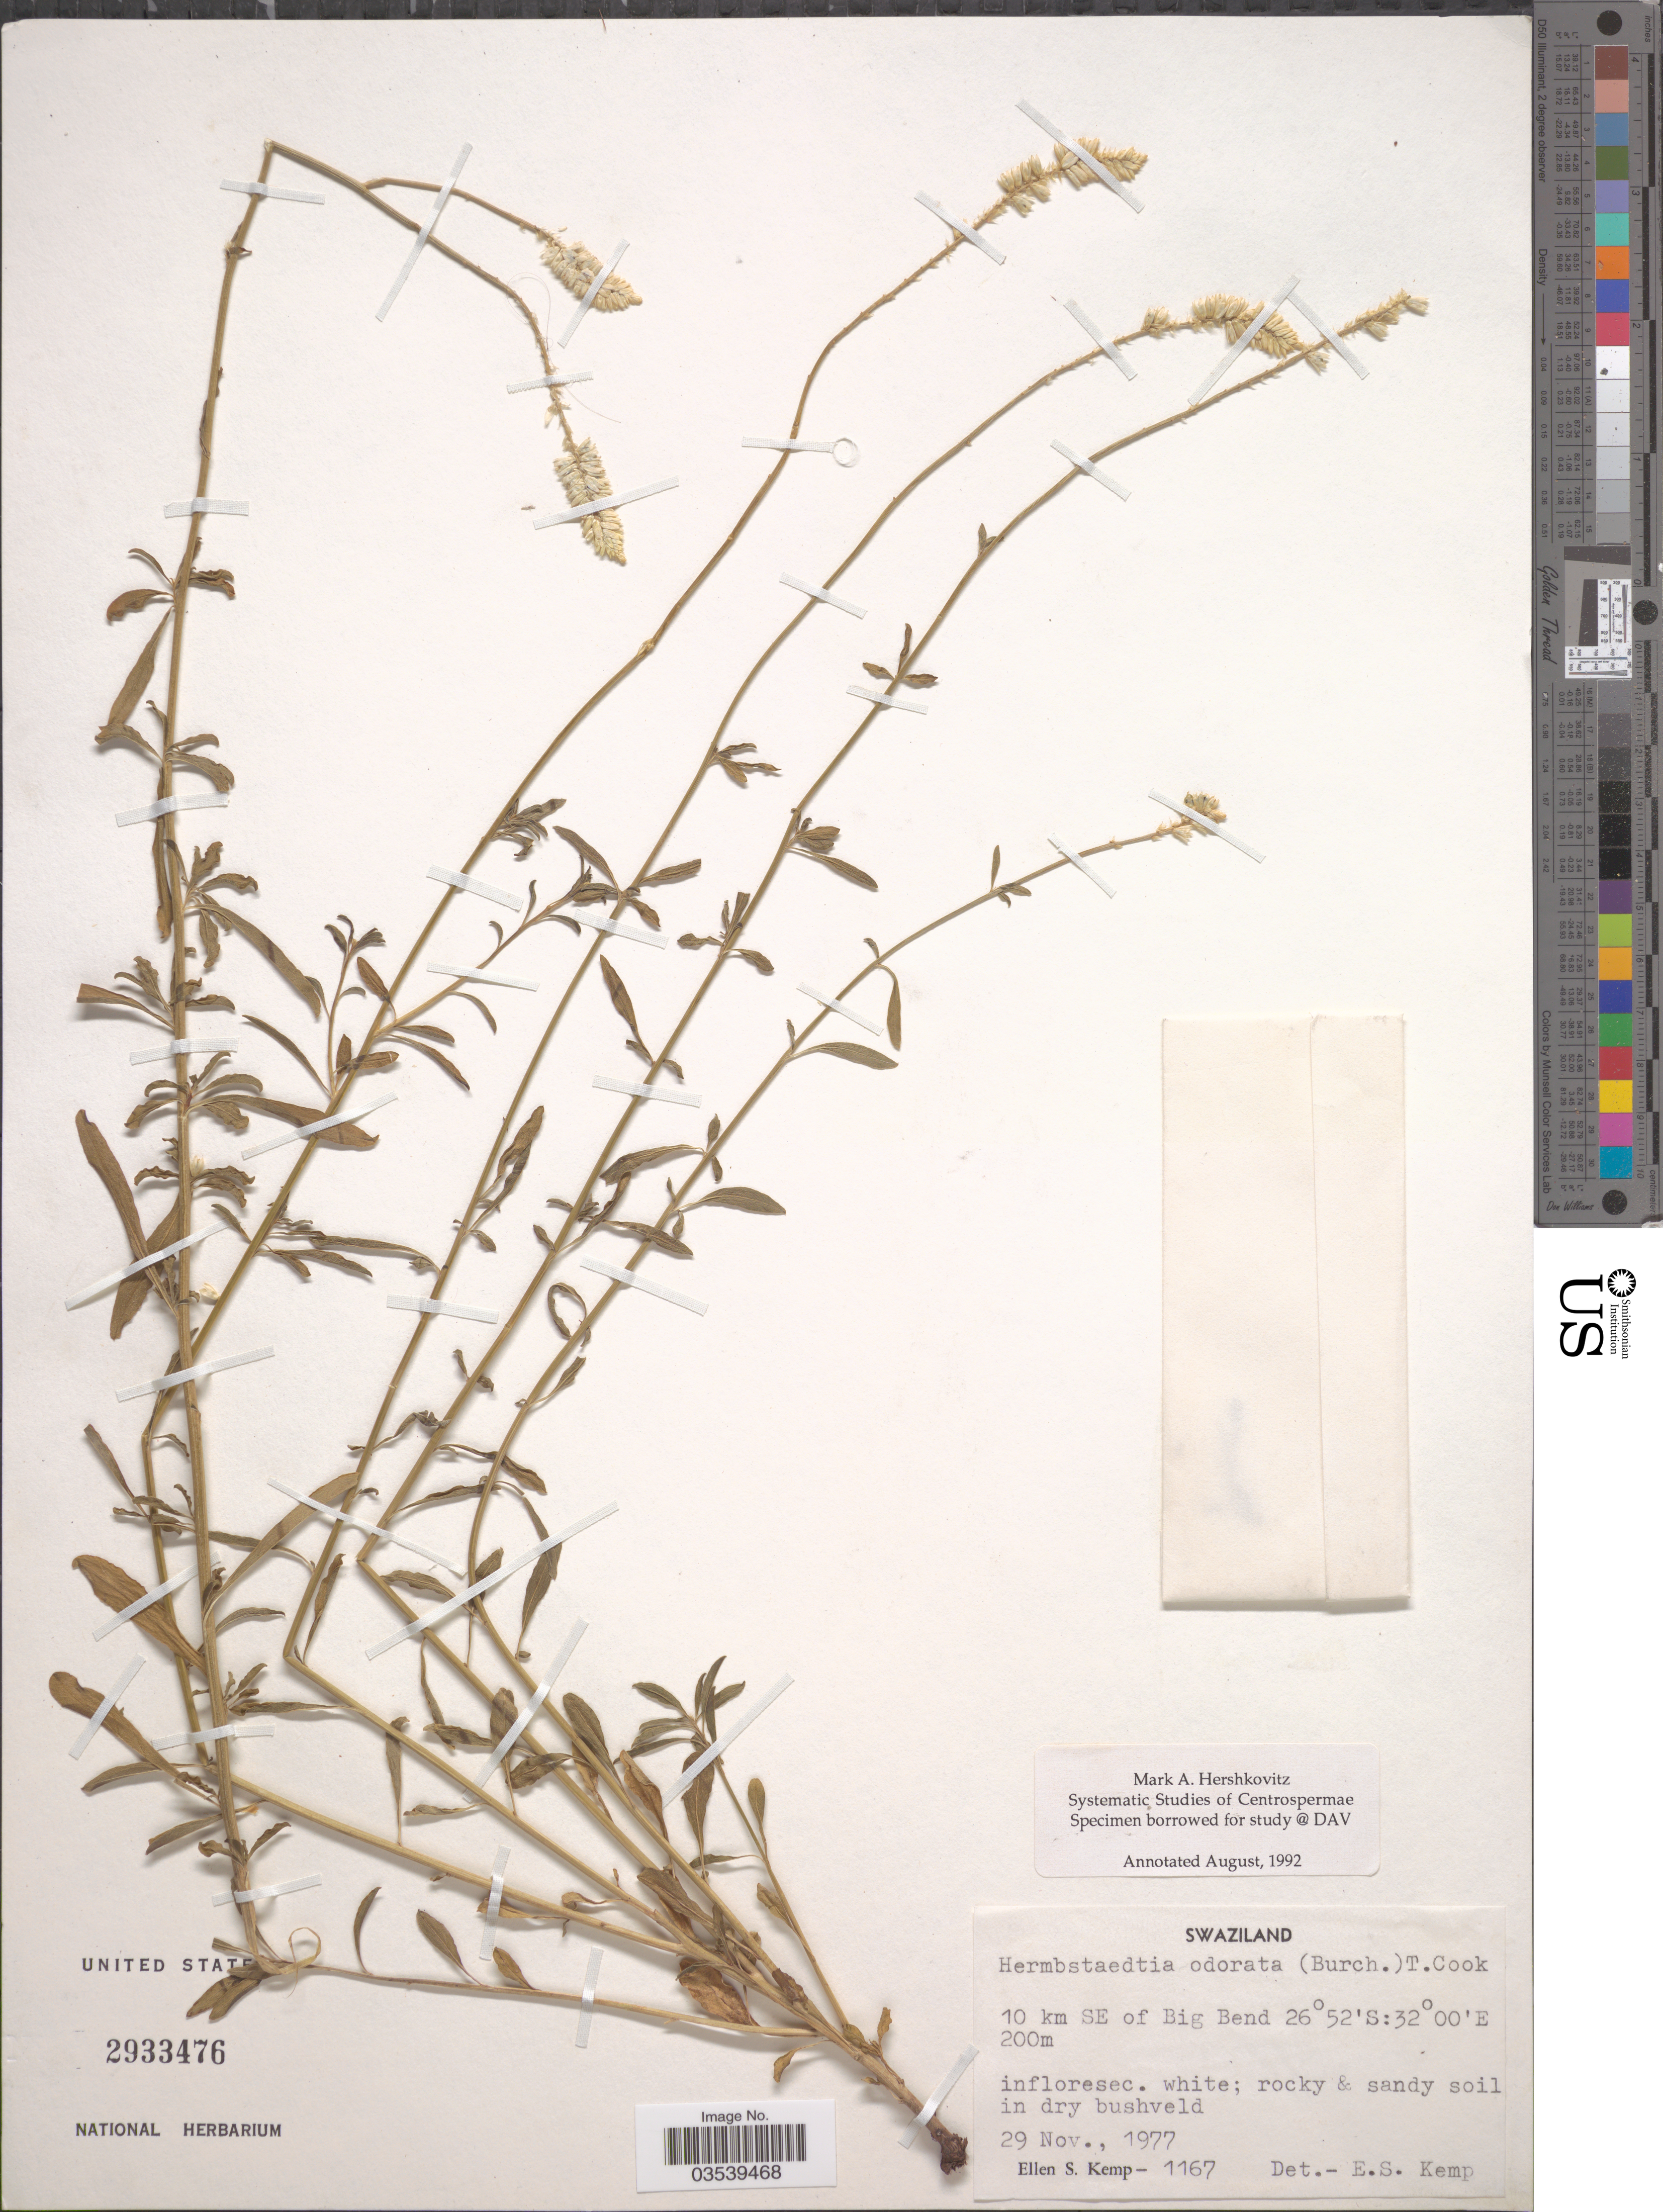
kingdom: Plantae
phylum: Tracheophyta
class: Magnoliopsida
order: Caryophyllales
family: Amaranthaceae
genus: Hermbstaedtia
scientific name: Hermbstaedtia odorata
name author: (Burch.) T. Cooke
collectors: E. S. Kemp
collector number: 1167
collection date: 1977-11-29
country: Eswatini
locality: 10 km SE of Big Bend.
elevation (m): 200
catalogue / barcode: US 2933476